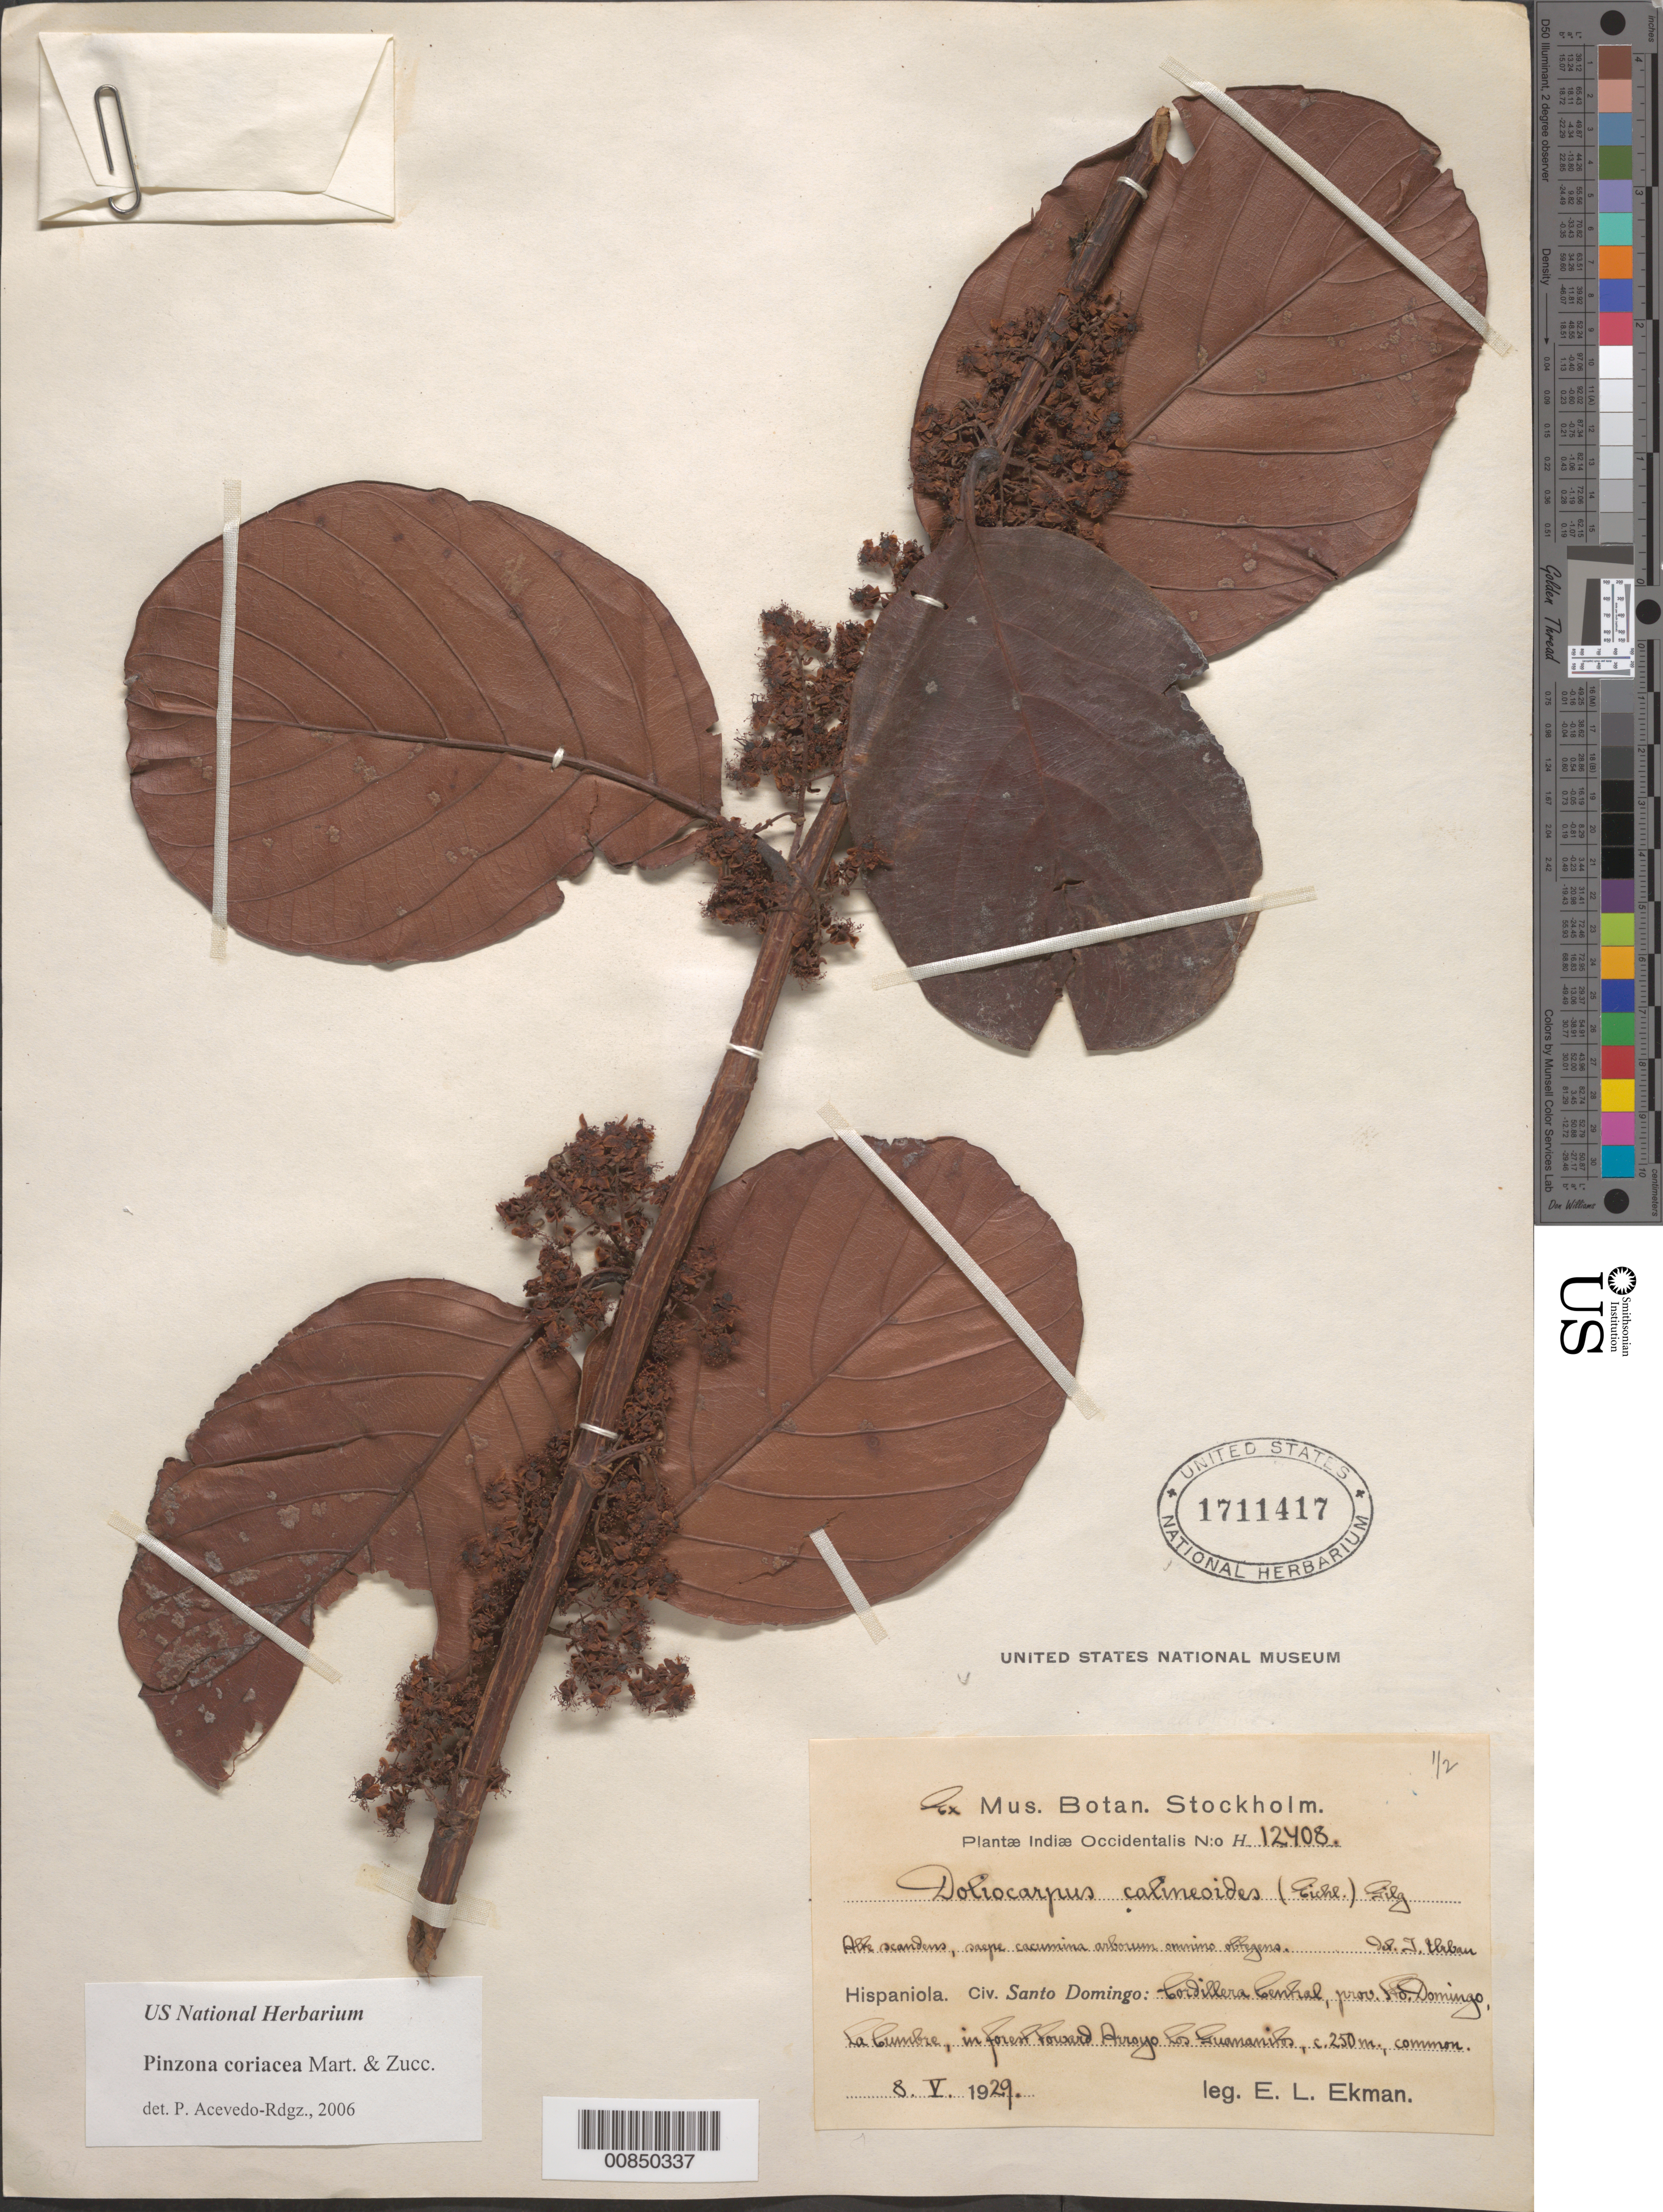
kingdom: Plantae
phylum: Tracheophyta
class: Magnoliopsida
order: Dilleniales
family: Dilleniaceae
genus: Pinzona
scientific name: Pinzona coriacea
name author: Mart. & Zucc.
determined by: Acevedo-Rodríguez, P., (BOT), Smithsonian Institution - National Museum of Natural History (UNITED STATES)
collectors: E. L. Ekman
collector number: H 12408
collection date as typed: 08 May 1929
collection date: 1929-05-08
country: Dominican Republic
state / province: Distrito Nacional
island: Hispaniola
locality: Cordillera Central, La Cumbre, toward Arroyo Los Guananitos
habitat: In forest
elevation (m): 250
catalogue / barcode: US 1711417